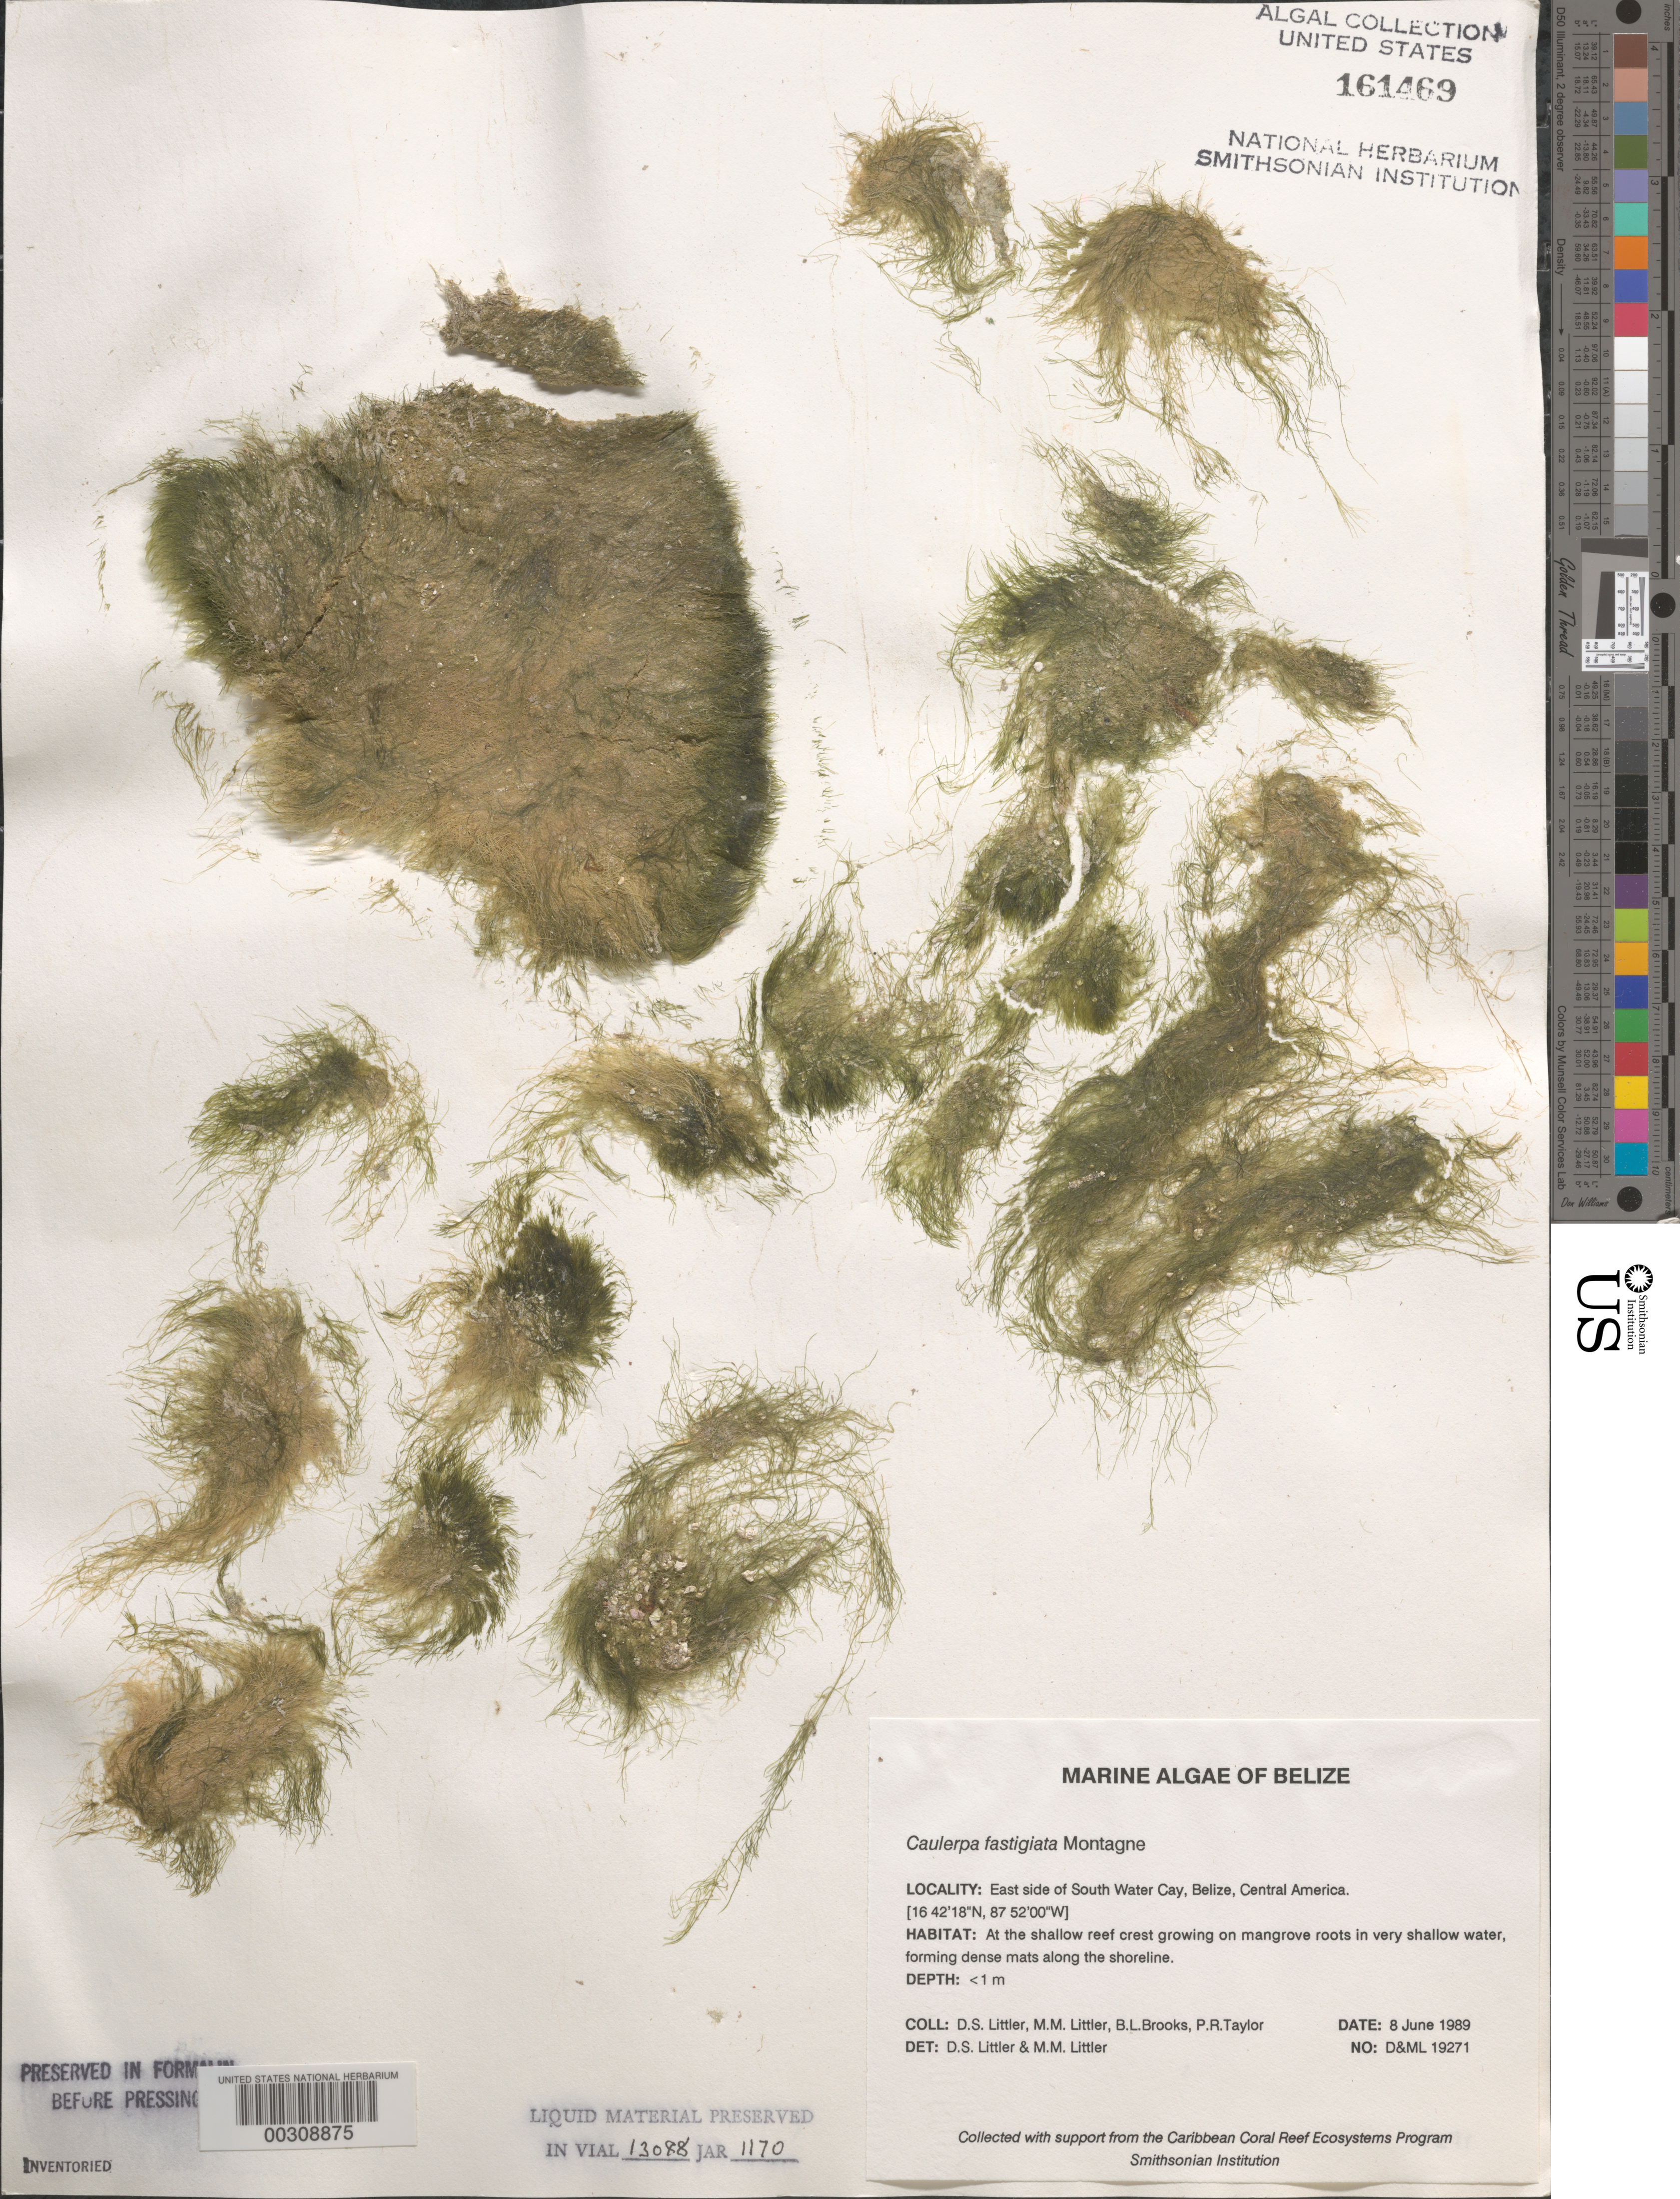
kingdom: Plantae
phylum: Chlorophyta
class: Ulvophyceae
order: Bryopsidales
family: Caulerpaceae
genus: Caulerpa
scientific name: Caulerpa fastigiata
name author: Mont.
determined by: Littler, D. S.; Littler, M. M.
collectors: D. S. Littler, M. M. Littler, B. Brooks & P. R. Taylor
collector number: D&ML 19271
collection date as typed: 08 Jun 1989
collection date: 1989-06-08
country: Belize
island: South Water Cay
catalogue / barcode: US 161469